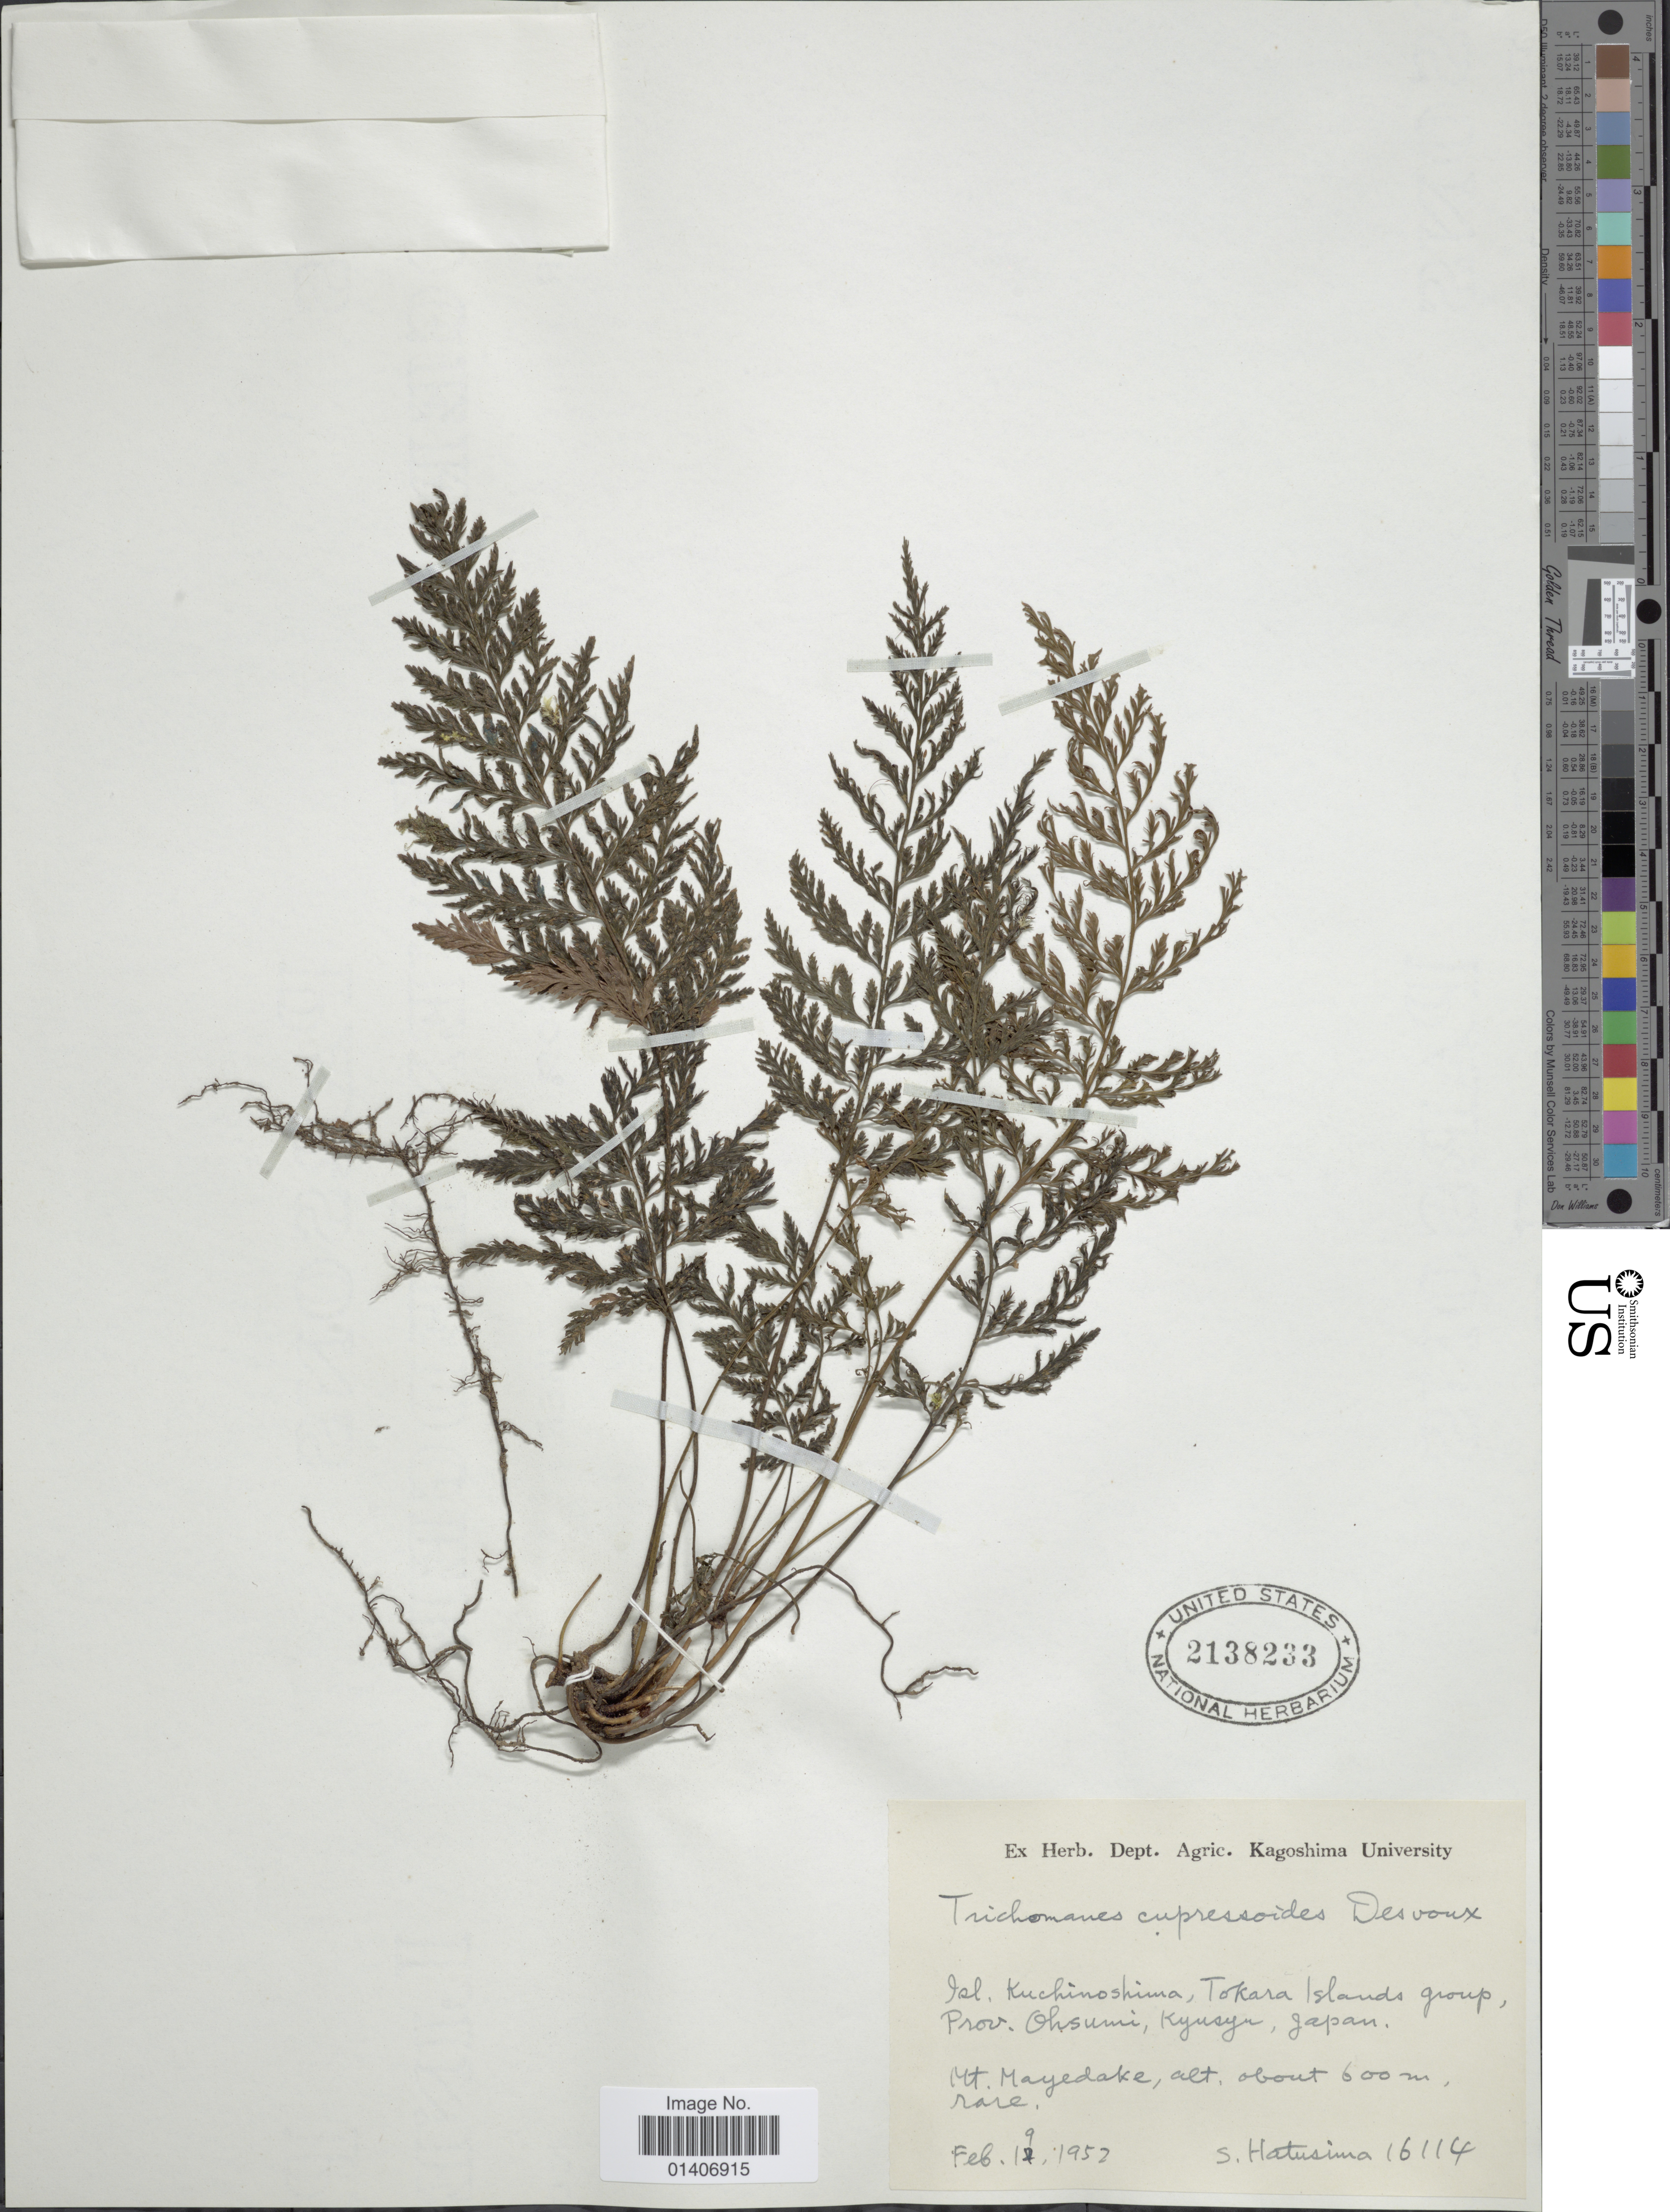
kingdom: Plantae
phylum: Tracheophyta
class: Polypodiopsida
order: Hymenophyllales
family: Hymenophyllaceae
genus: Abrodictyum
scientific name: Abrodictyum cupressoides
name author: (Desv.) Ebihara & Dubuisson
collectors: S. Hatusima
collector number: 16114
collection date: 1952-02-09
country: Japan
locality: Isl. Kuchinoshima Tokara Islands group, Prov. Ohshumi, Kyusyu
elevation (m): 600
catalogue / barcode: US 2138233